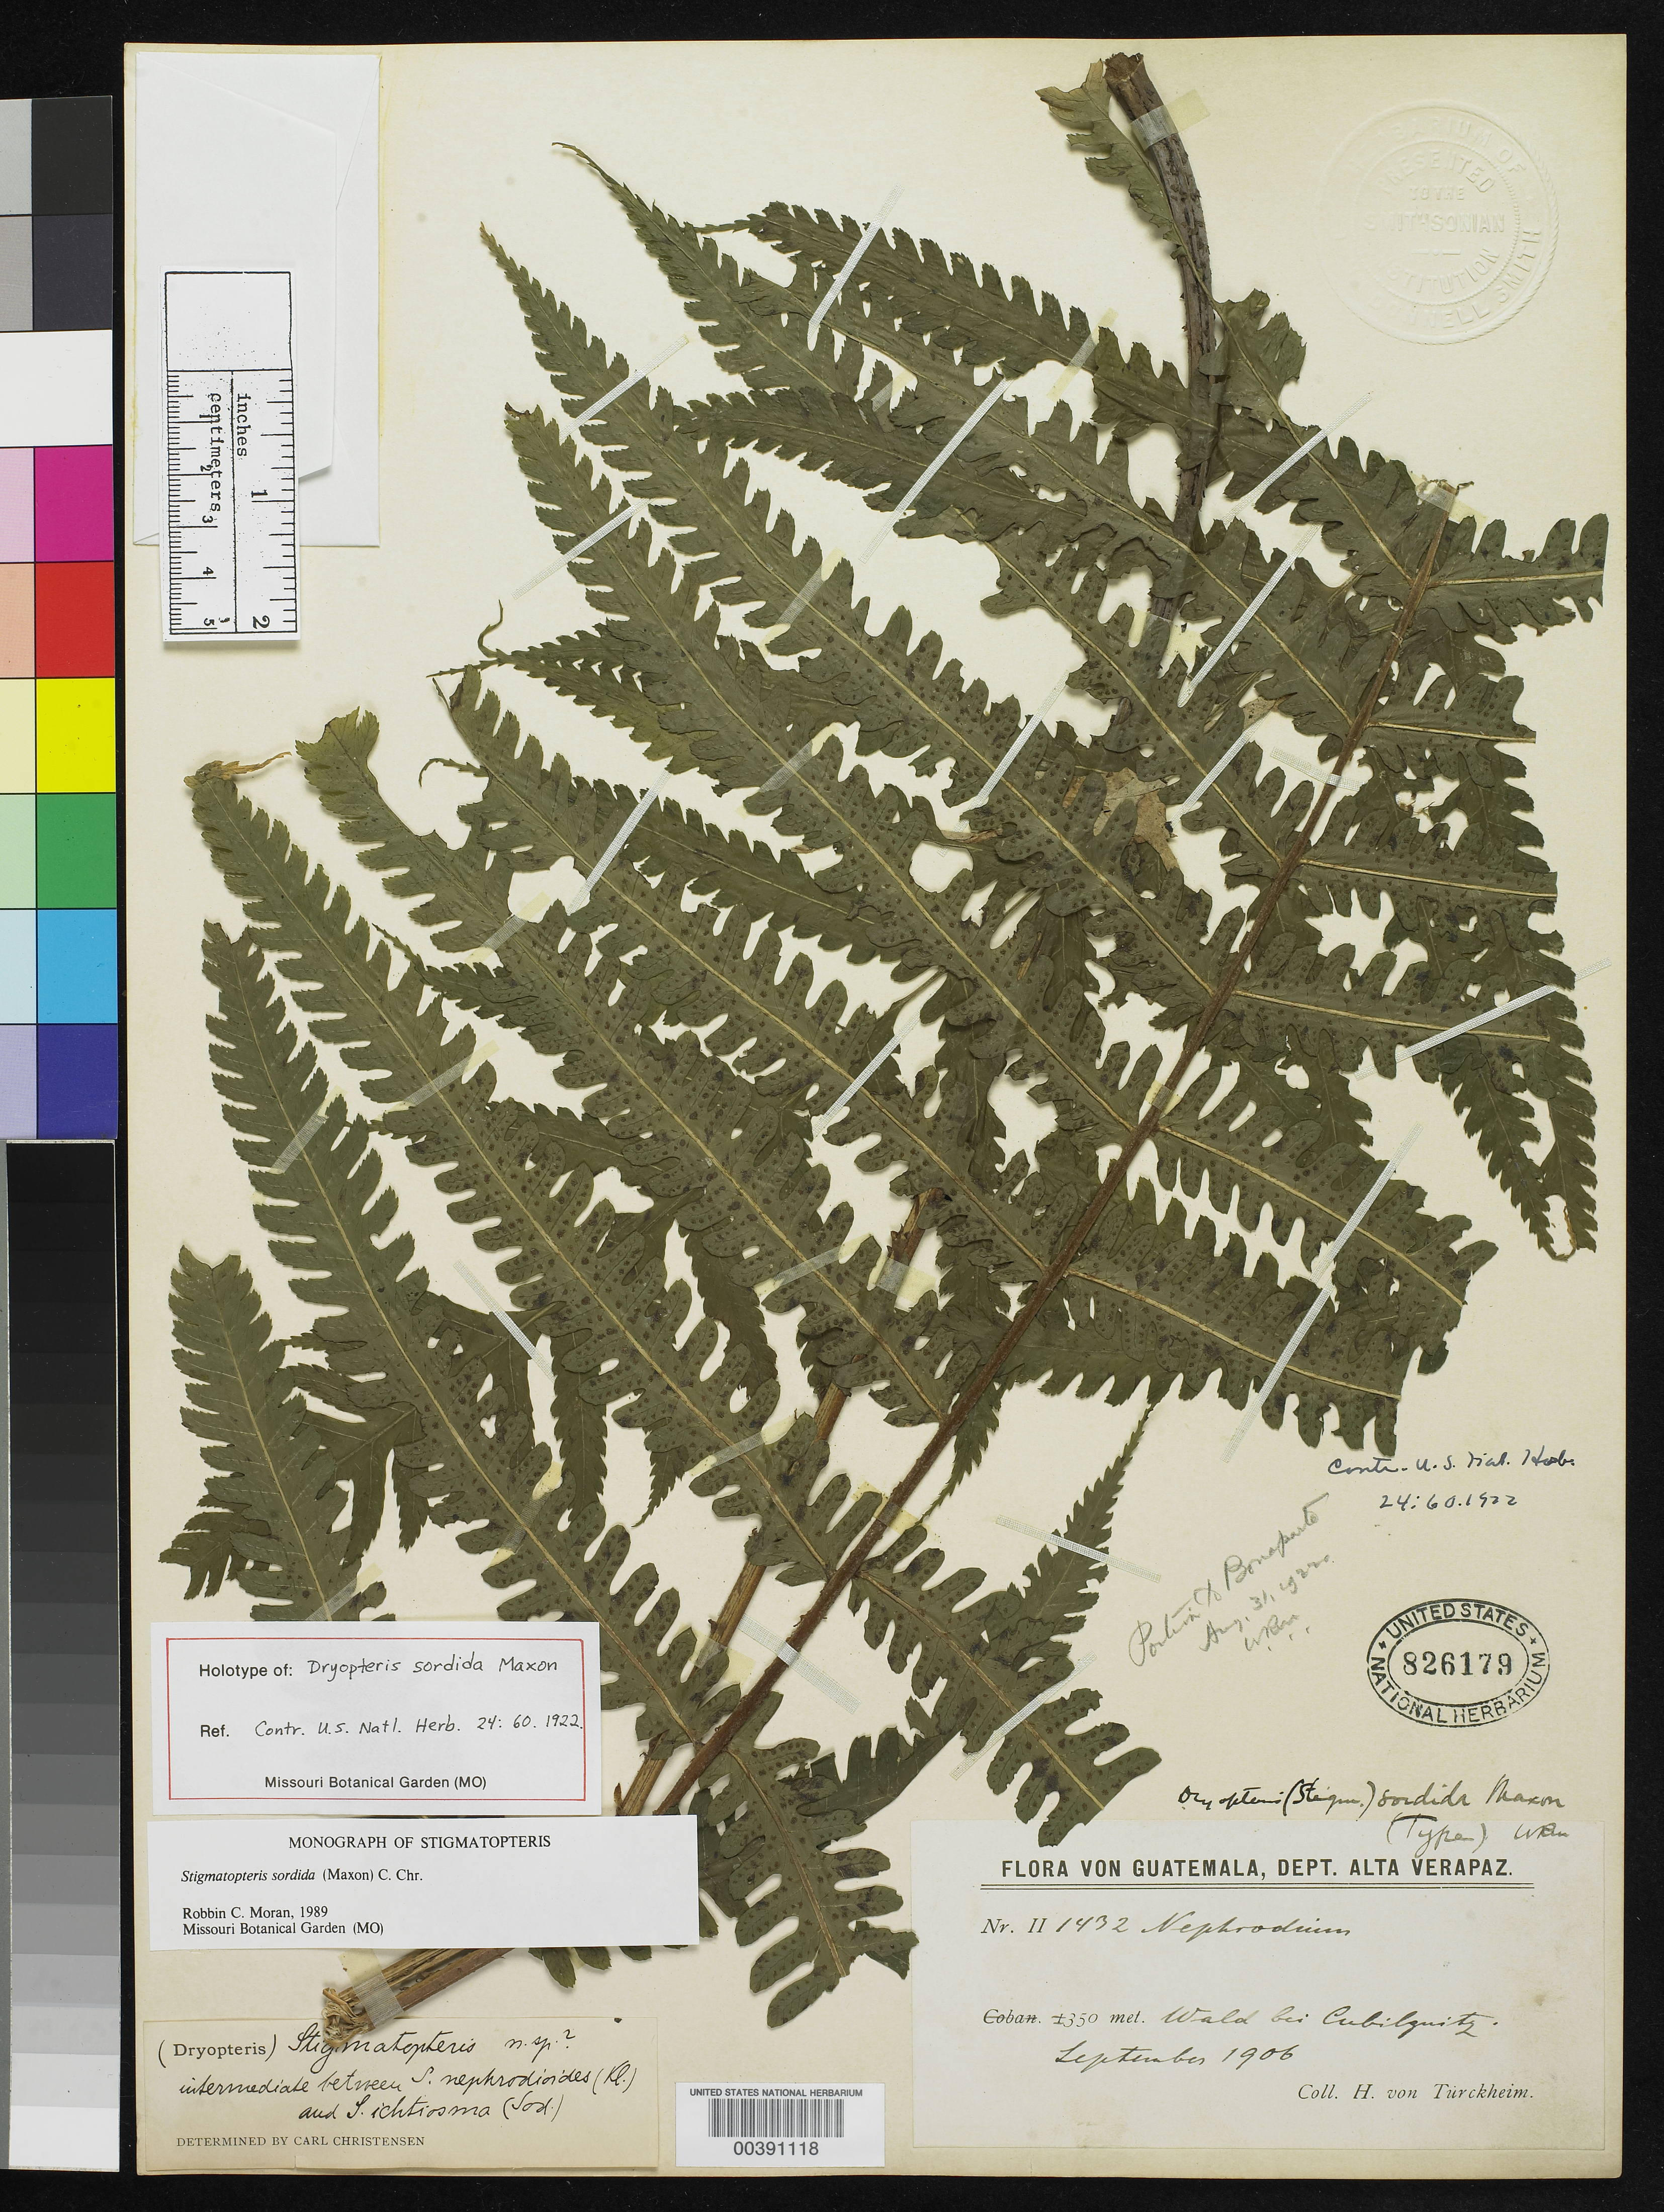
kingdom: Plantae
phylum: Tracheophyta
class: Polypodiopsida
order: Polypodiales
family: Dryopteridaceae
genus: Dryopteris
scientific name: Dryopteris sordida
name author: Maxon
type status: Holotype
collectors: H. von Türckheim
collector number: II 1432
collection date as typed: Sep 1906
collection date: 1906-09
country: Guatemala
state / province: Alta Verapaz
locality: Wald bei Cubilquitz.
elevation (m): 350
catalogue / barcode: US 826179